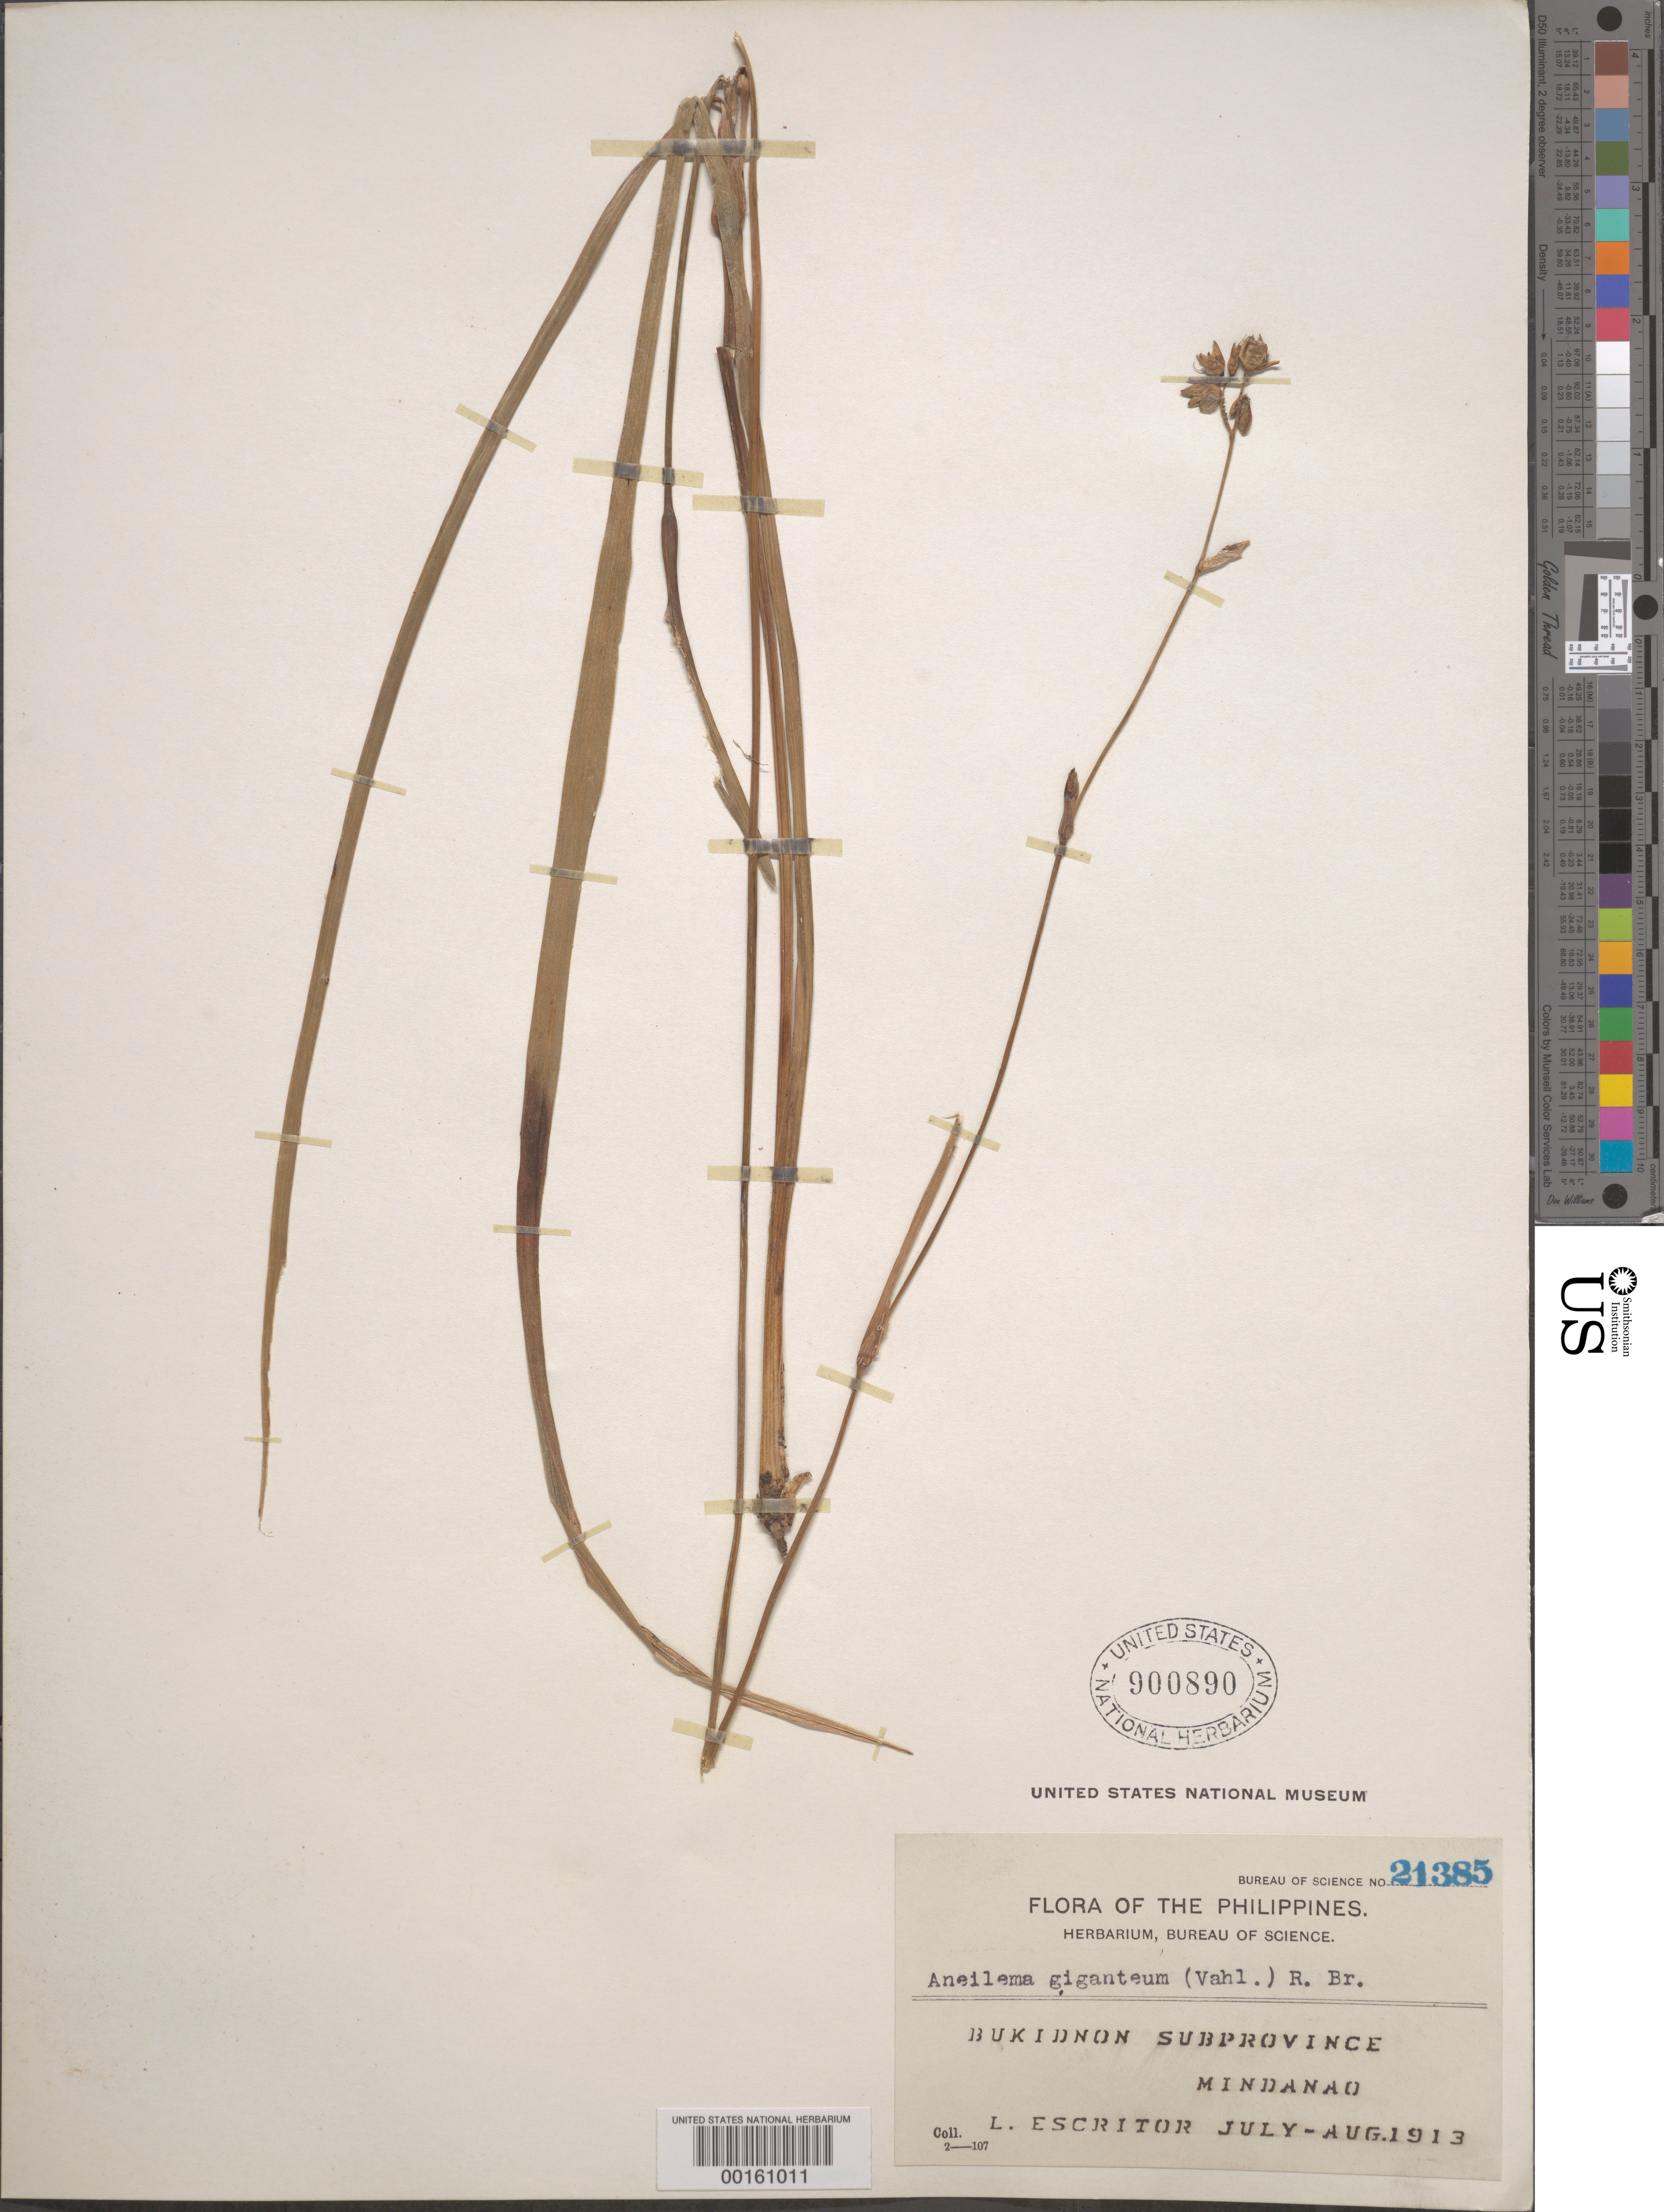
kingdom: Plantae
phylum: Tracheophyta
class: Liliopsida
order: Commelinales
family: Commelinaceae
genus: Murdannia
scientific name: Murdannia gigantea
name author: (Vahl) G. Brückn.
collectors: L. Escritor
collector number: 21385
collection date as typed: Jul 1913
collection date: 1913-07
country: Philippines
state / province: Northern Mindanao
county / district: Bukidnon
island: Mindanao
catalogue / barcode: US 900890